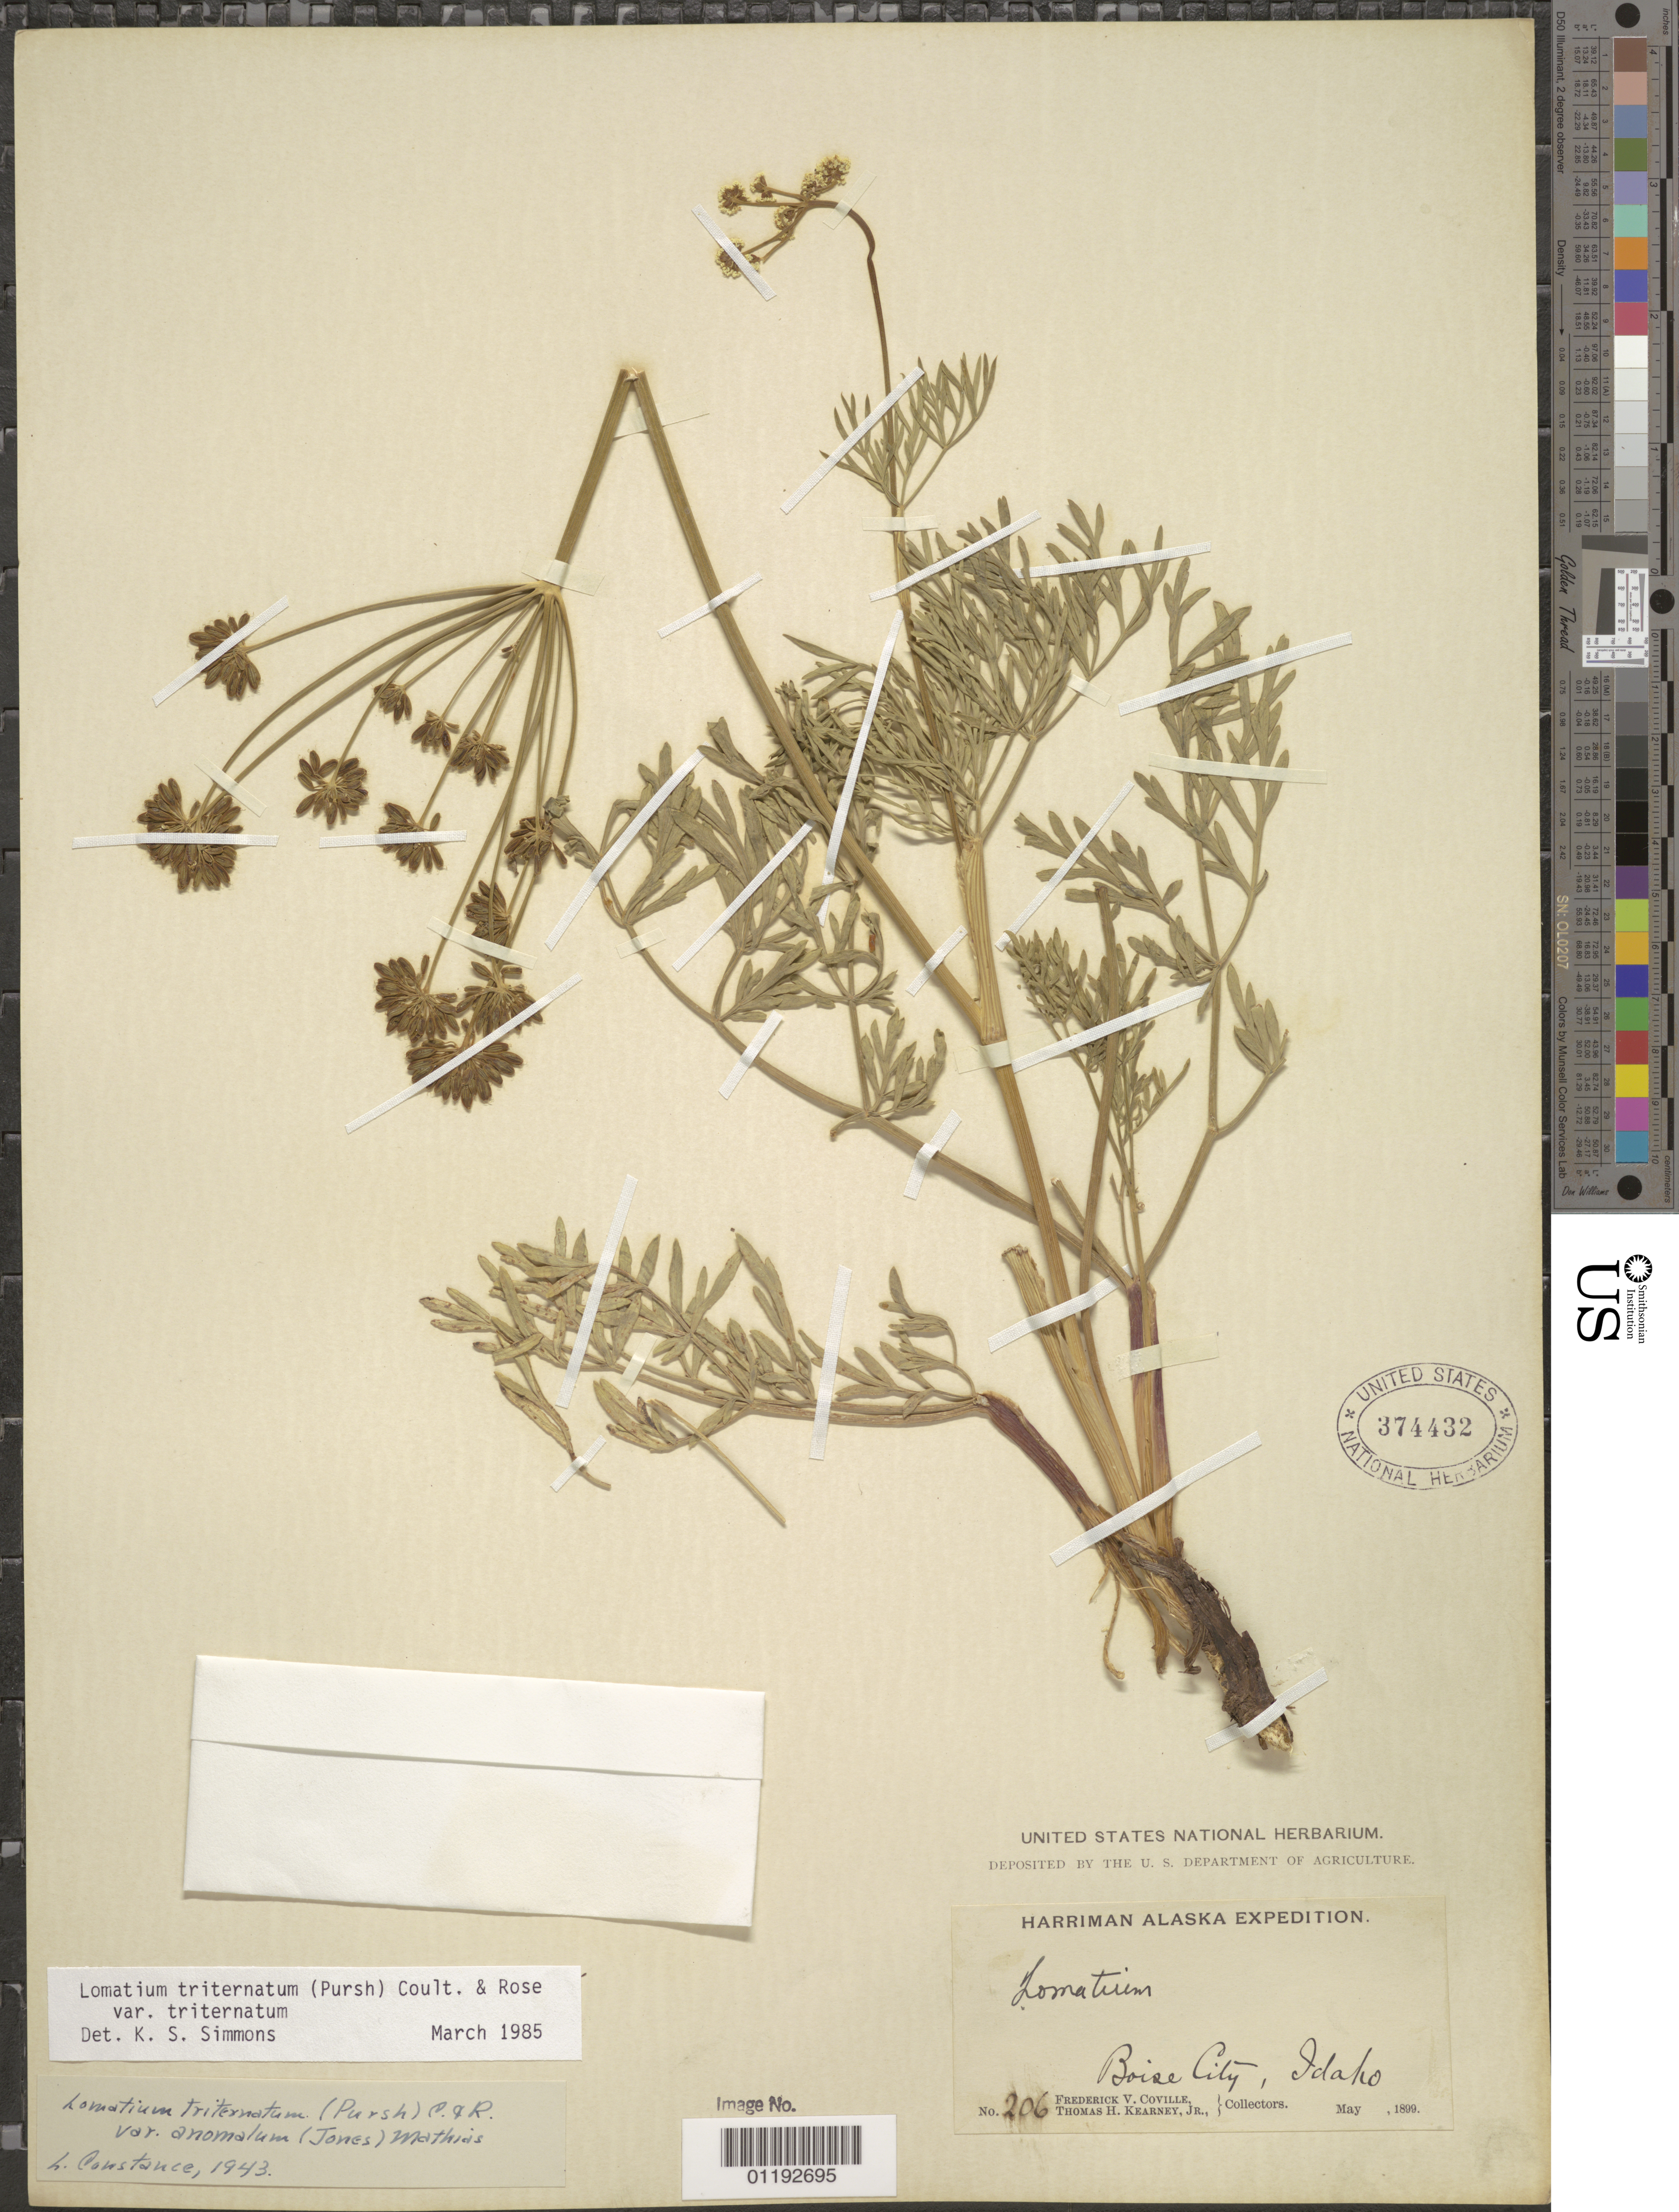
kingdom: Plantae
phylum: Tracheophyta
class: Magnoliopsida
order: Apiales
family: Apiaceae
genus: Lomatium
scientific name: Lomatium triternatum var. triternatum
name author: (Pursh) J.M. Coult. & Rose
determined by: Simmons, K.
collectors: F. V. Coville & T. H. Kearney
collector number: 206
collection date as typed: May 1899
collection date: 1899-05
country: United States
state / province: Idaho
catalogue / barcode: US 374432